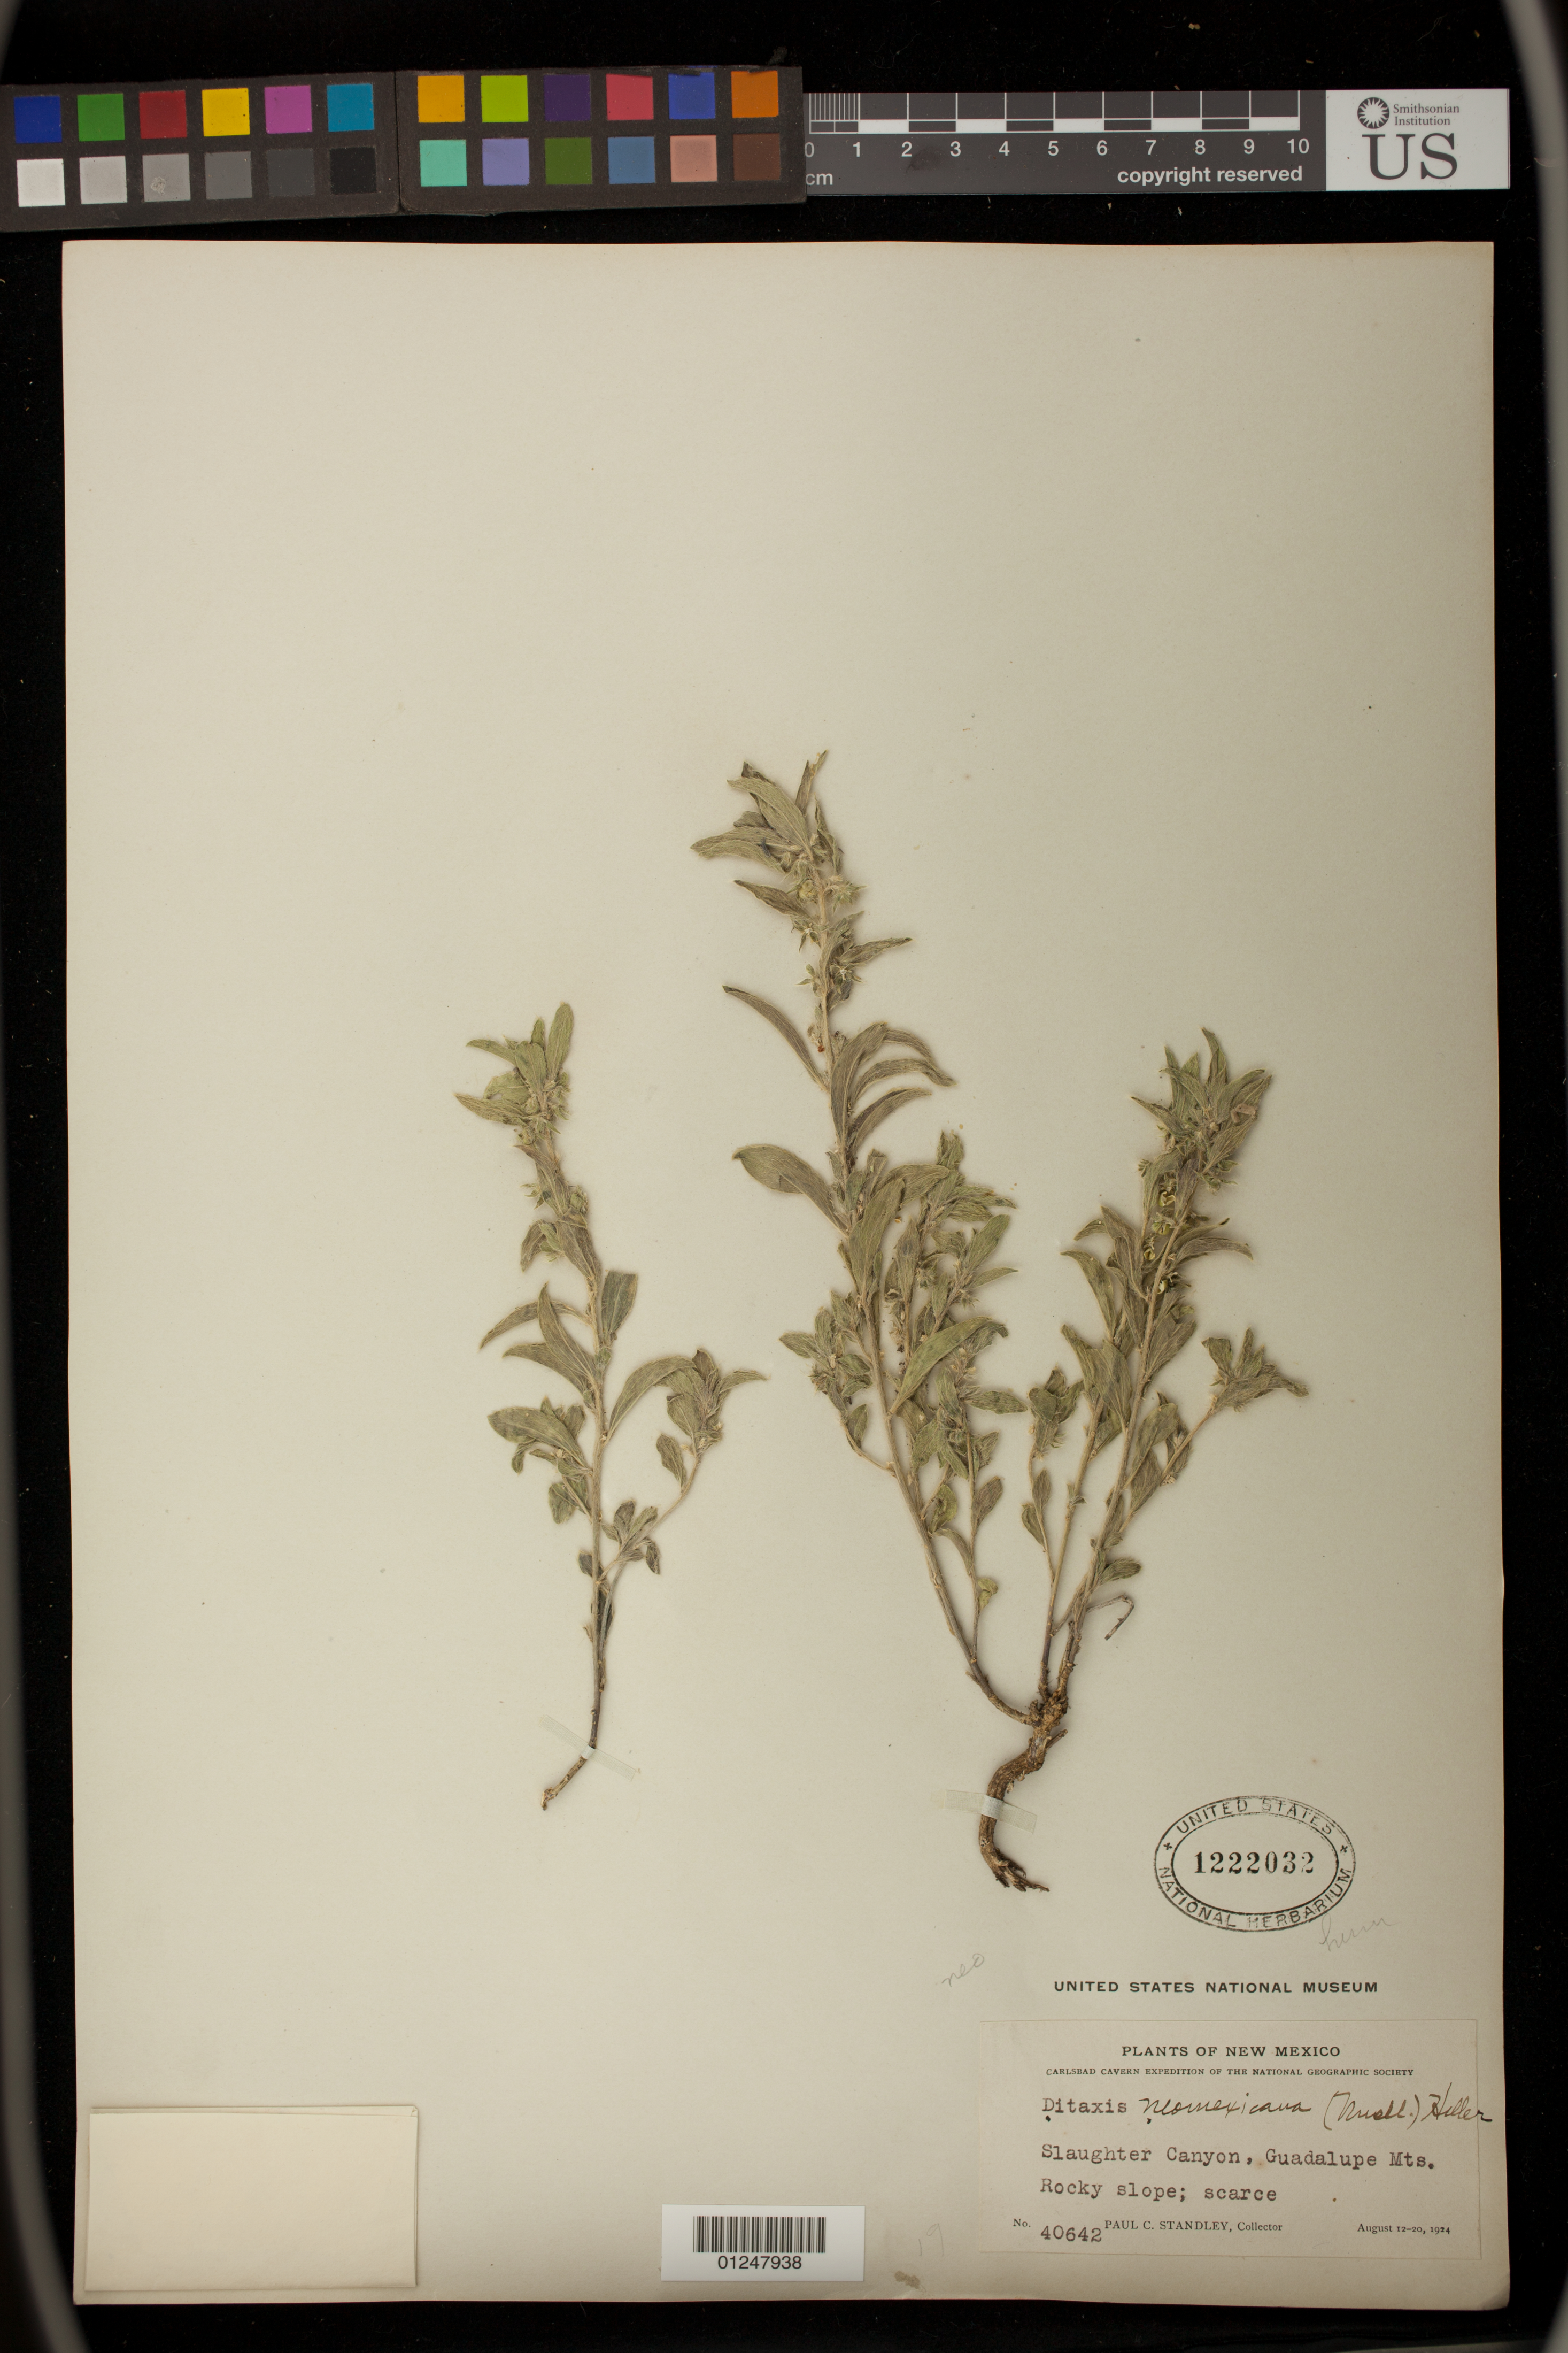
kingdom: Plantae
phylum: Tracheophyta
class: Magnoliopsida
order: Malpighiales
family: Euphorbiaceae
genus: Argythamnia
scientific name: Argythamnia serrata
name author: (Torr.) Müll. Arg.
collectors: P. C. Standley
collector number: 40642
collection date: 1924-08-12/1924-08-20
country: United States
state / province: New Mexico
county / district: Catron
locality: Slaughter Canyon, Guadalupe Mts.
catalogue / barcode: US 1222032